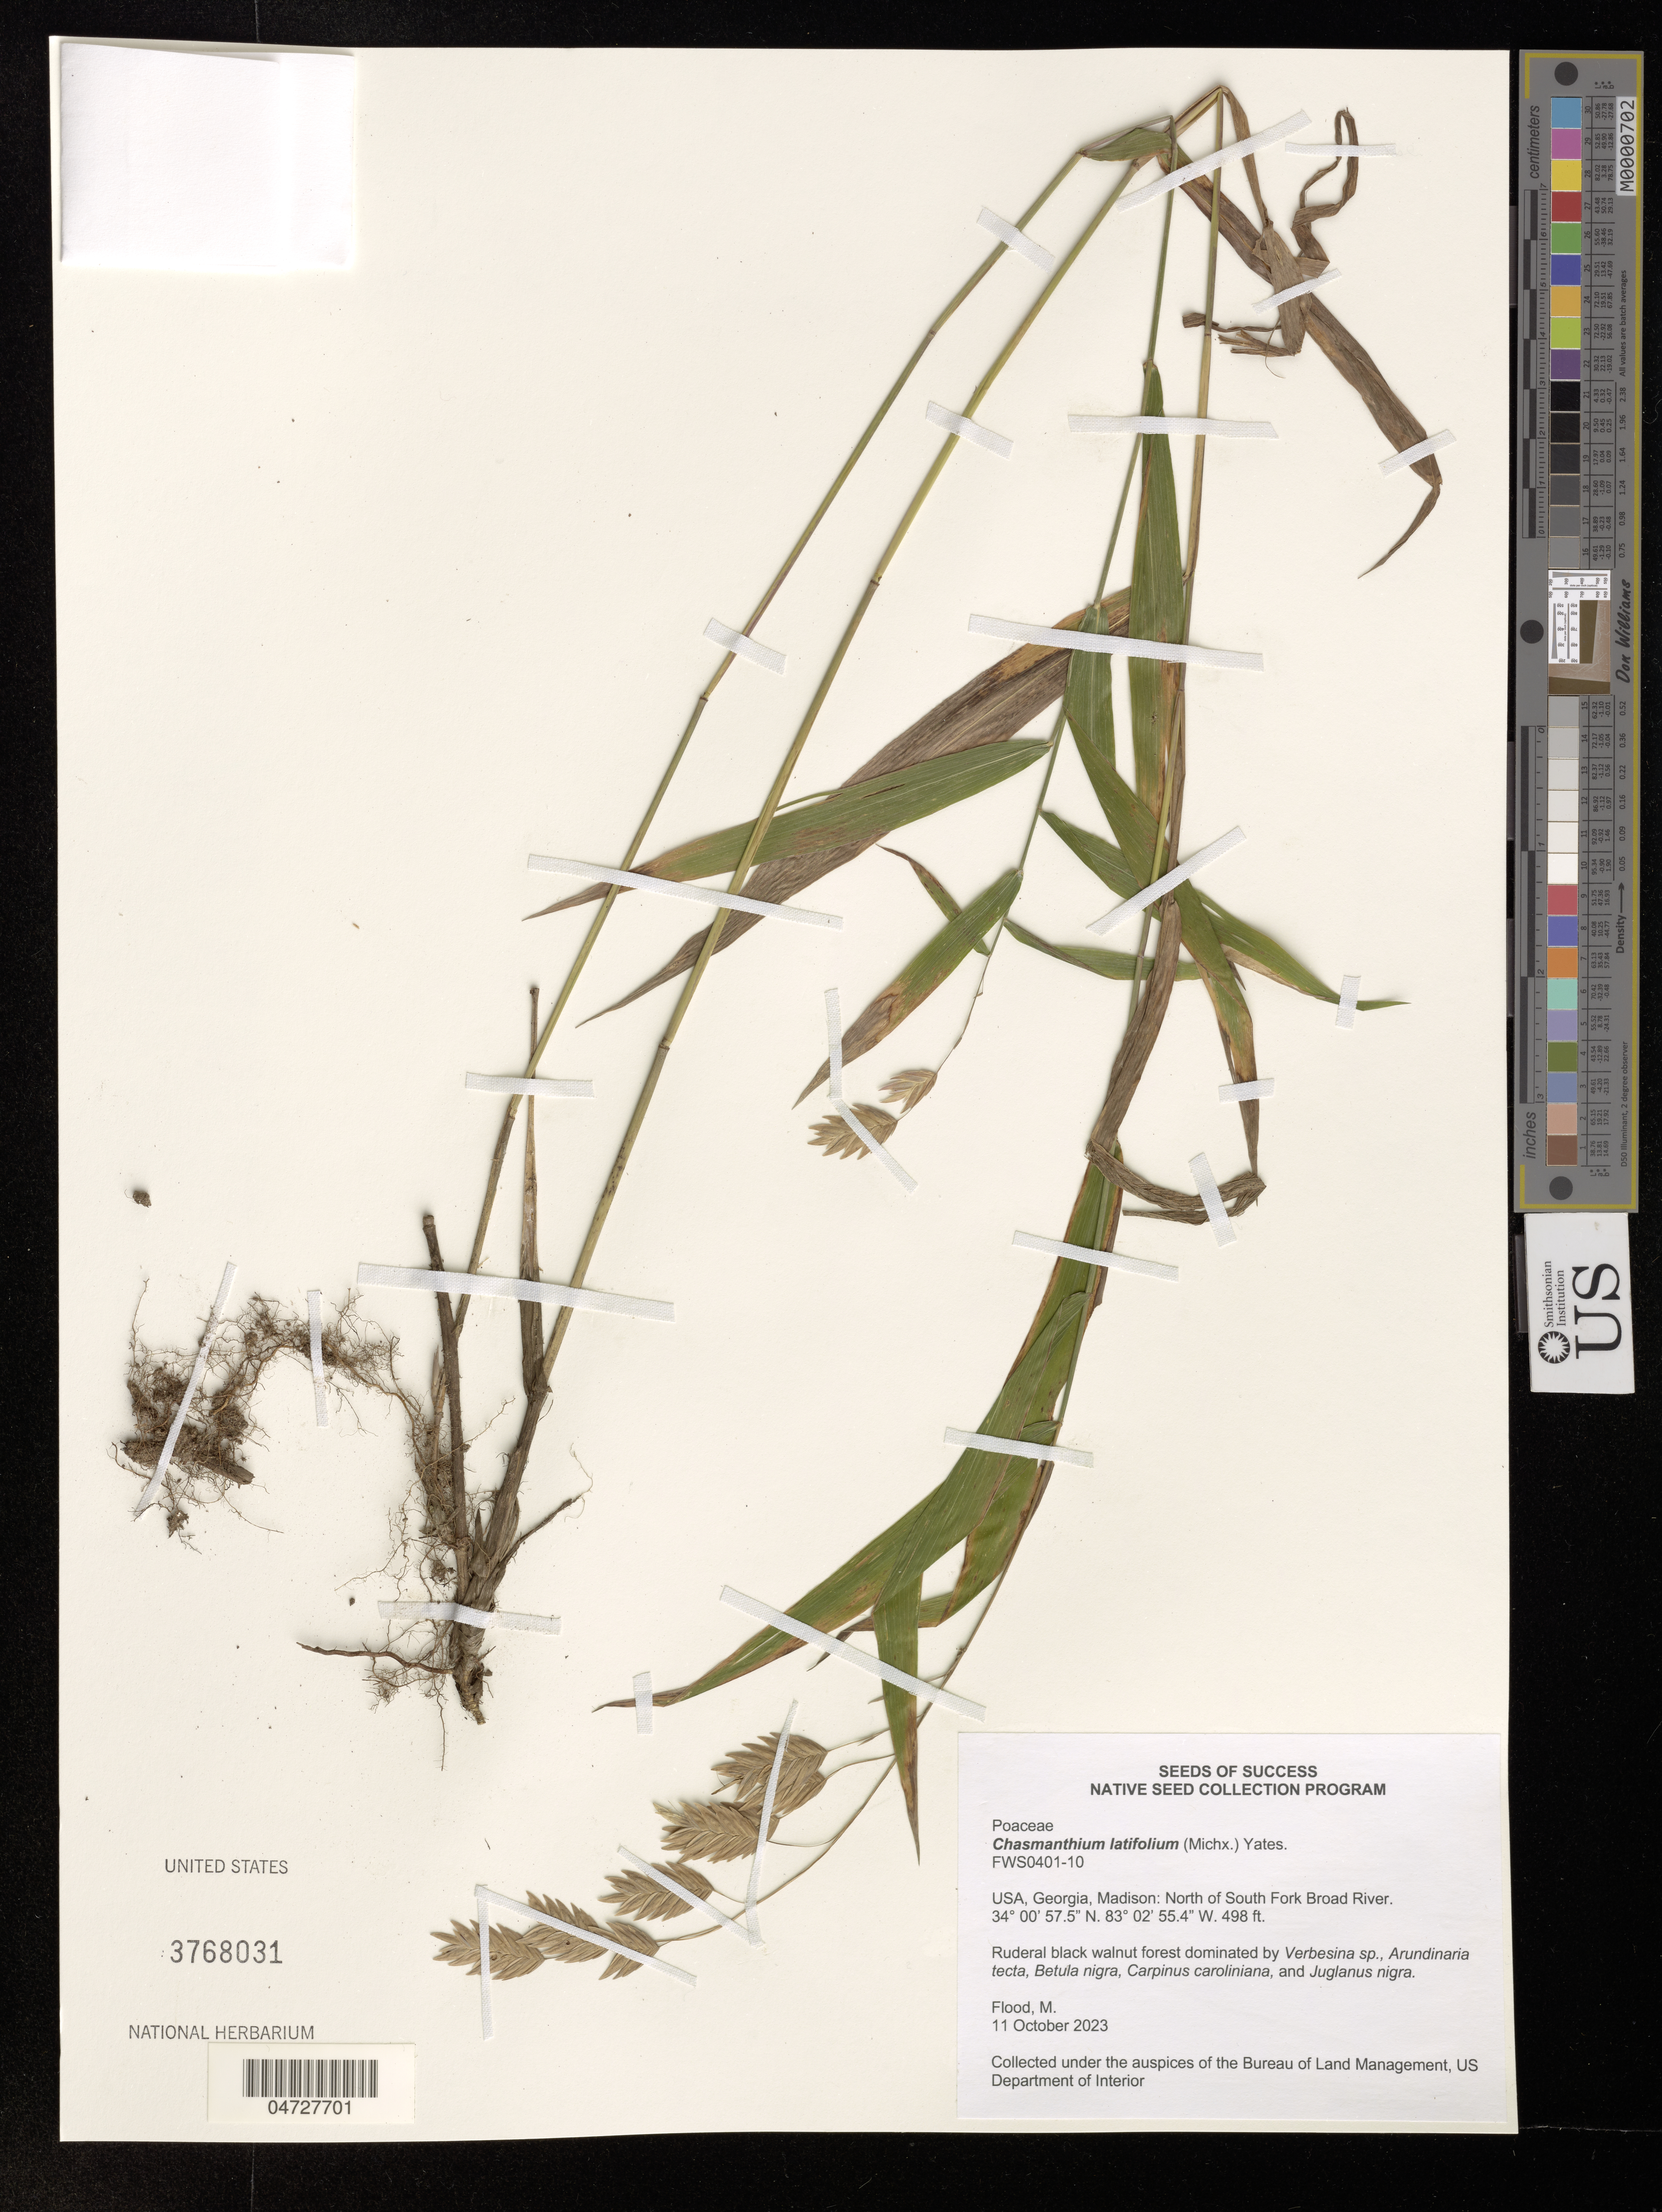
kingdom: Plantae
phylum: Tracheophyta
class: Liliopsida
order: Poales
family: Poaceae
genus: Chasmanthium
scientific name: Chasmanthium latifolium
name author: (Michx.) H.O. Yates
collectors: M. Flood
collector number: FWS0401-10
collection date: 2023-10-11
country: United States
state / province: Georgia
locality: Madison: North of South Fork Broad River.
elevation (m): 152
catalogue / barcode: US 3768031